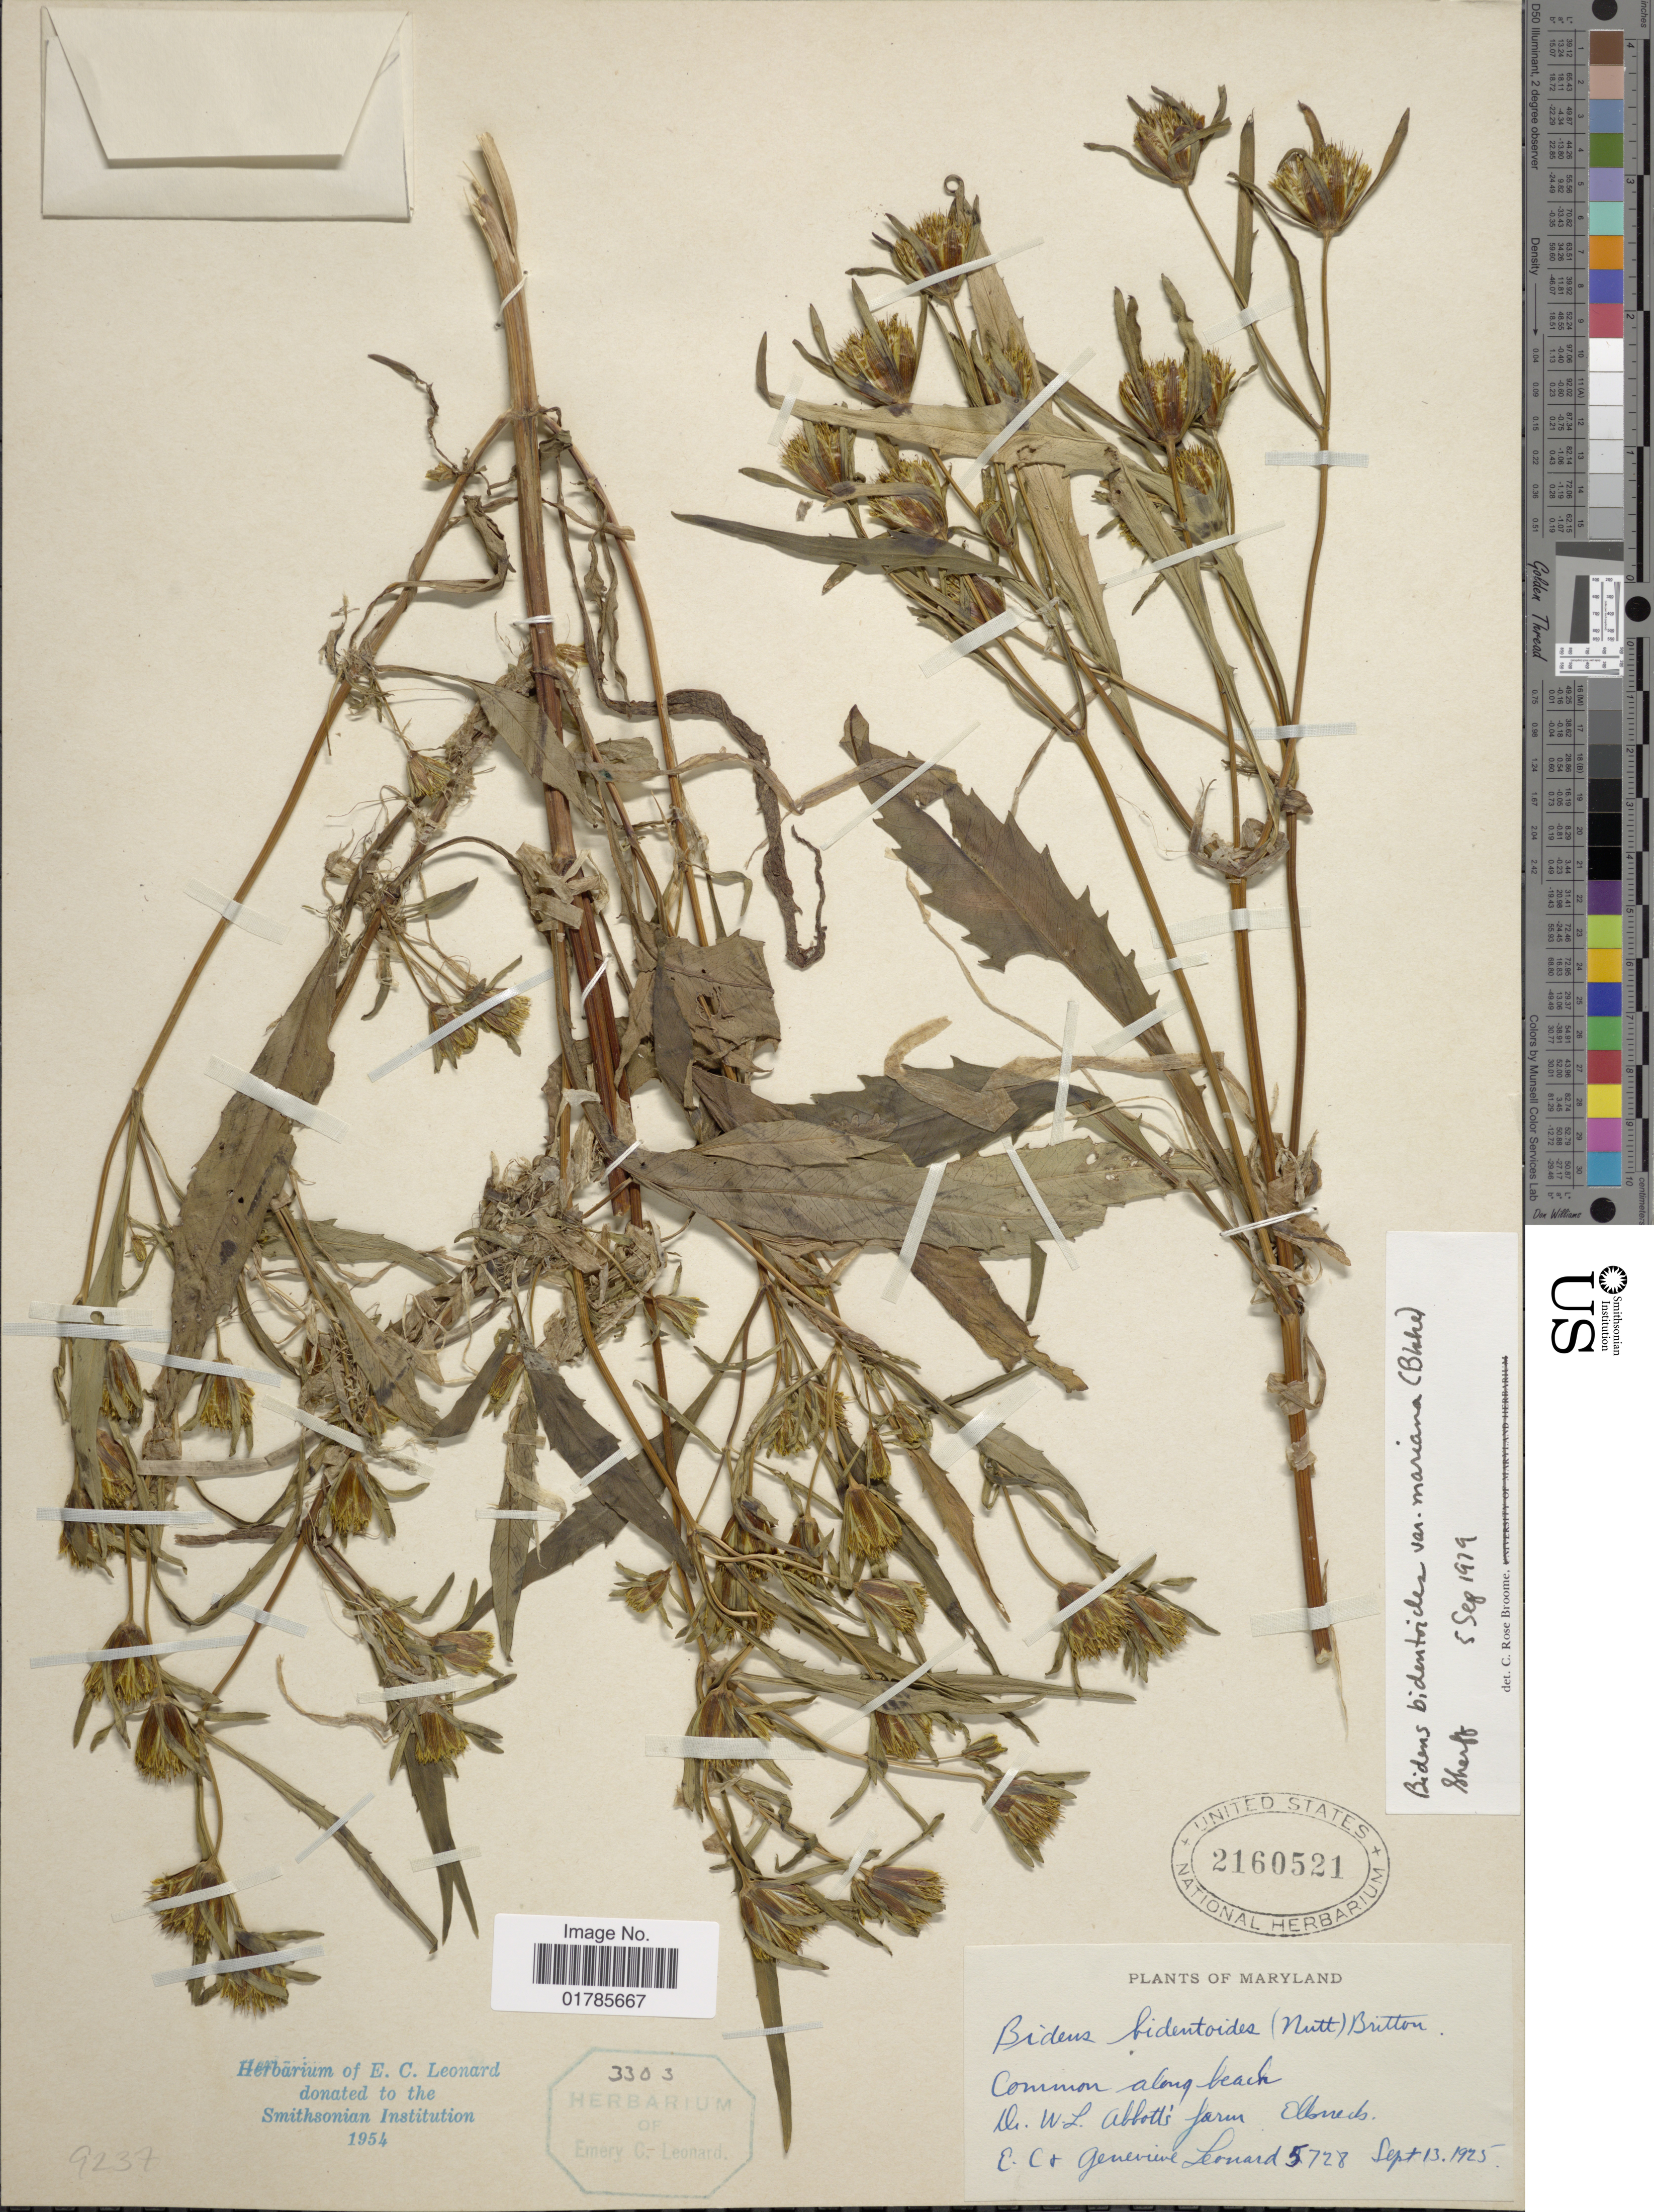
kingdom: Plantae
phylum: Tracheophyta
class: Magnoliopsida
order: Asterales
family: Asteraceae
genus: Bidens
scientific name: Bidens bidentoides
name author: (Nutt.) Britton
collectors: E. C. Leonard & G. M. Leonard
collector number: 5728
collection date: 1925-09-13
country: United States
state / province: Maryland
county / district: Cecil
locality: Along beach, Dr. W. l. Abotts's farm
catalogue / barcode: US 2160521